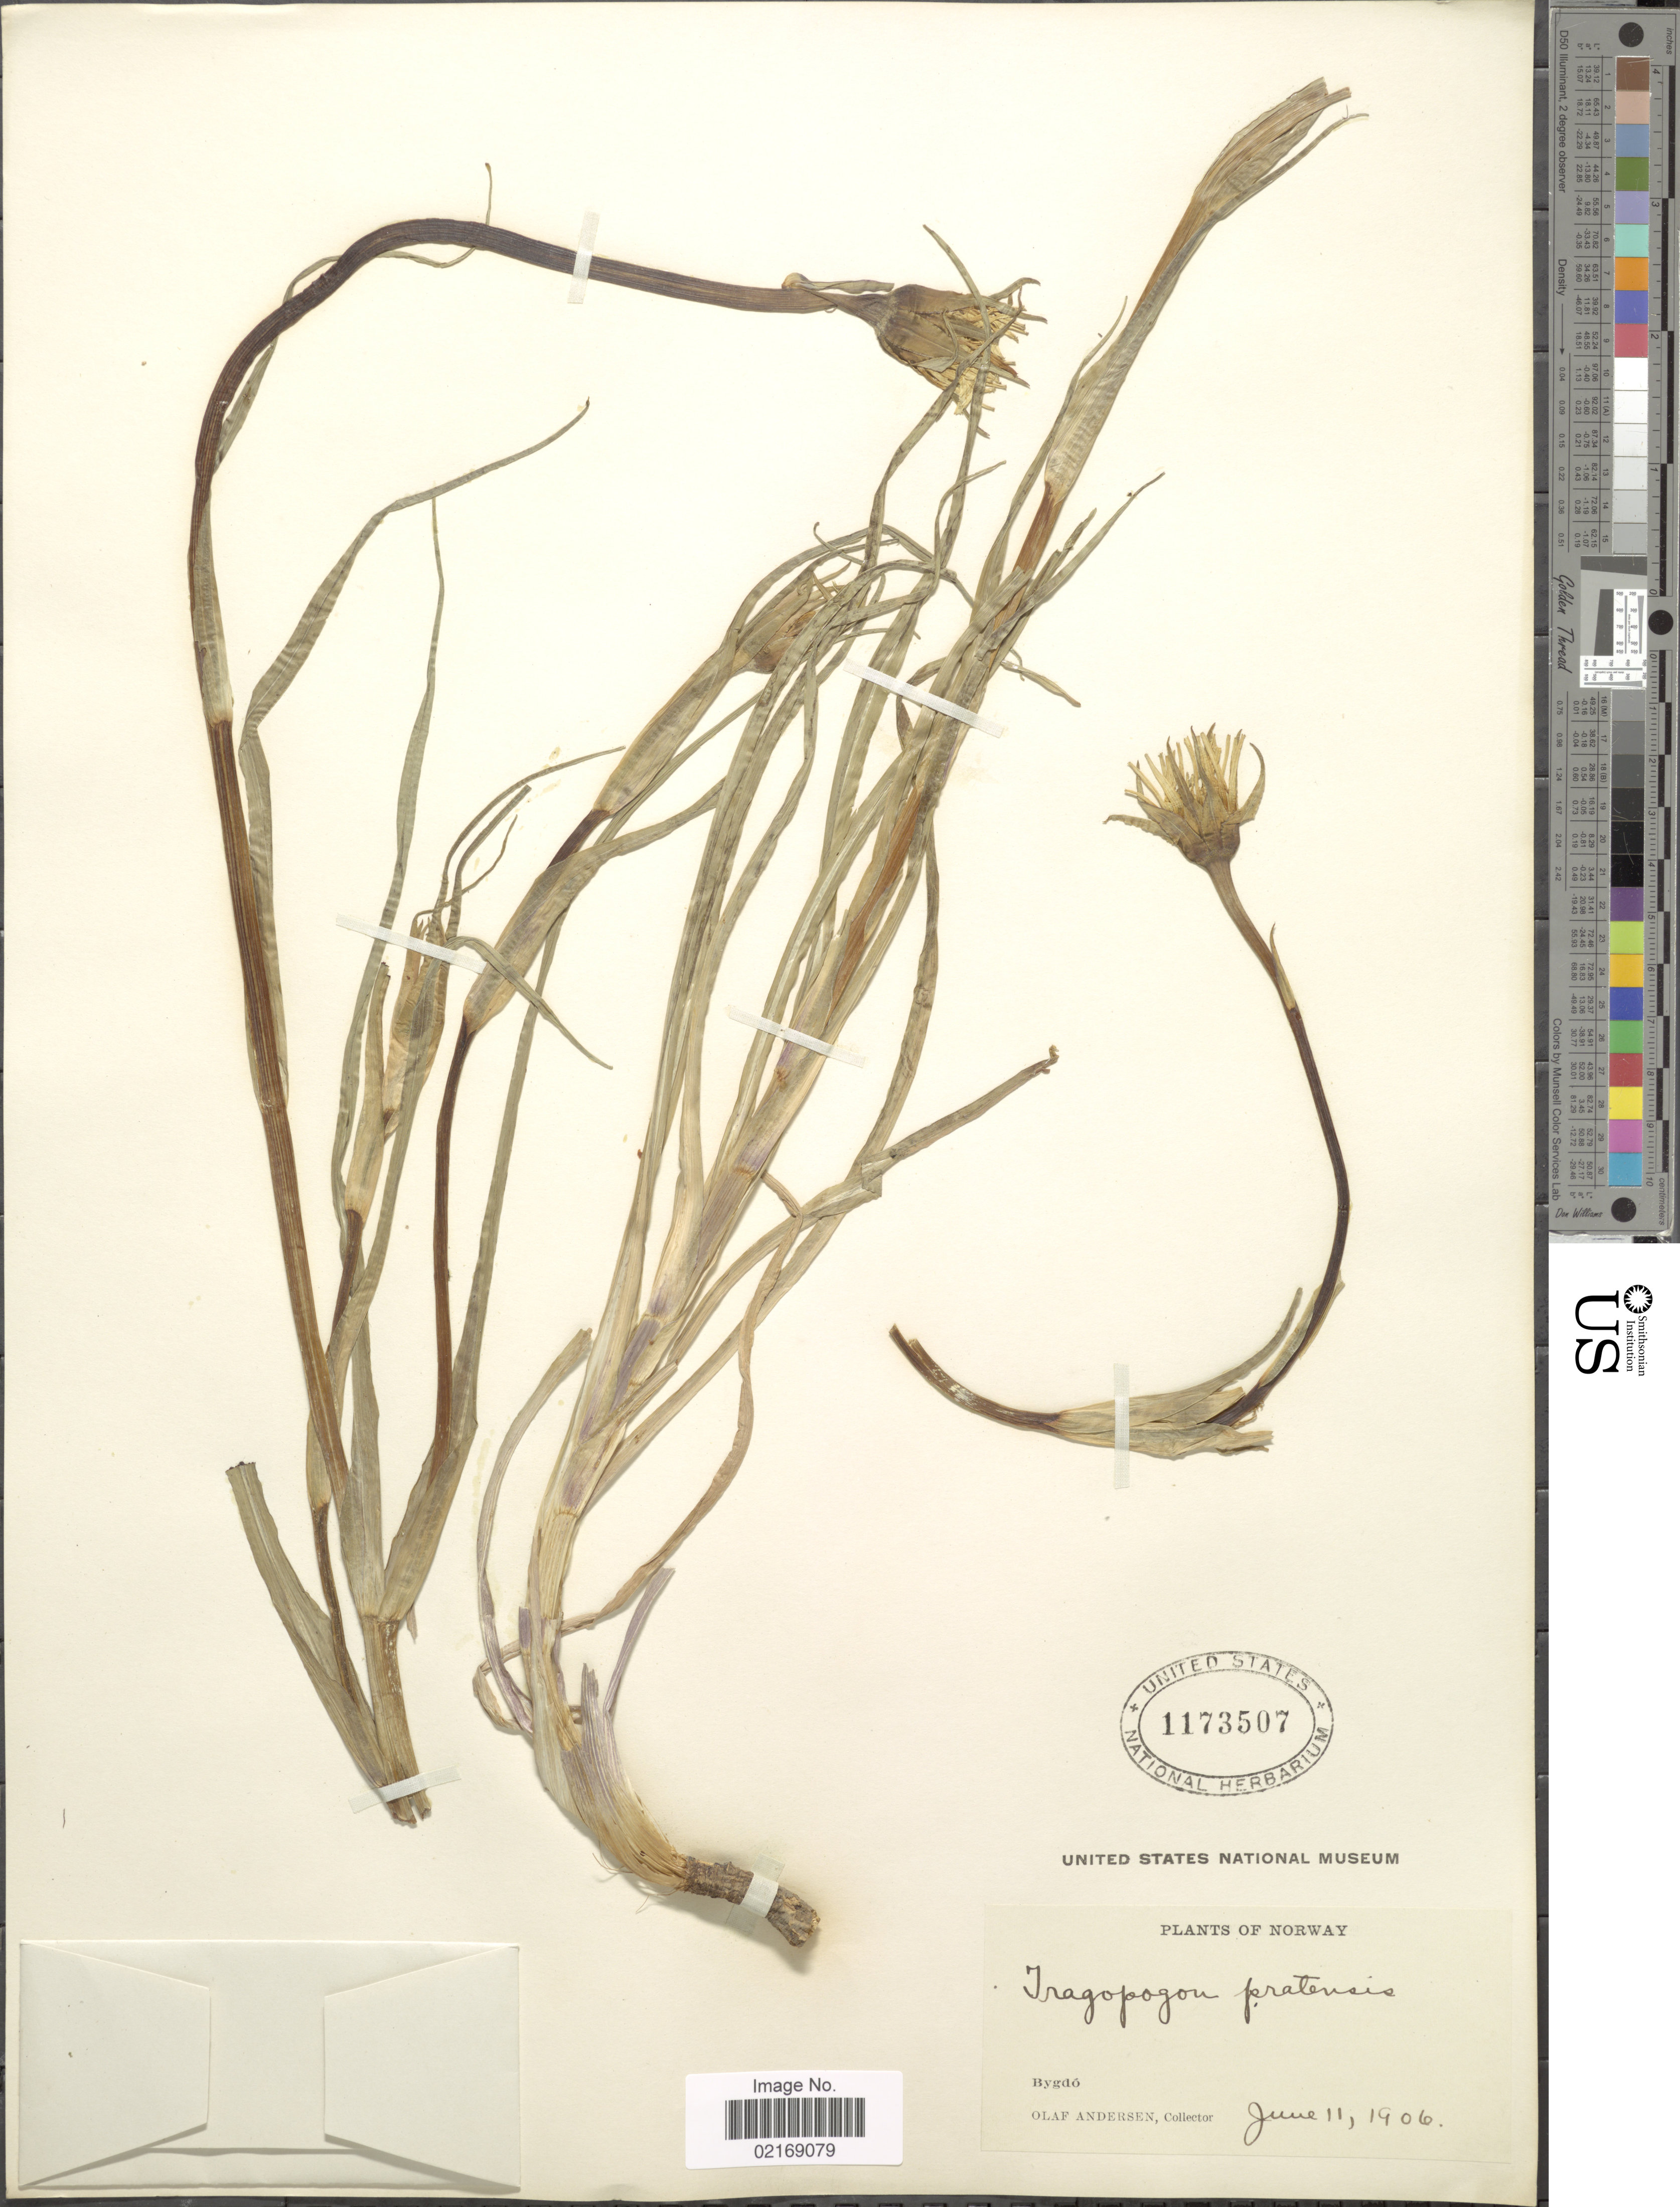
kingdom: Plantae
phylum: Tracheophyta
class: Magnoliopsida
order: Asterales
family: Asteraceae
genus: Tragopogon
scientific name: Tragopogon pratensis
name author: L.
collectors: O. Andersen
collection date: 1906-06-11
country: Norway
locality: Bygdó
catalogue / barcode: US 1173507